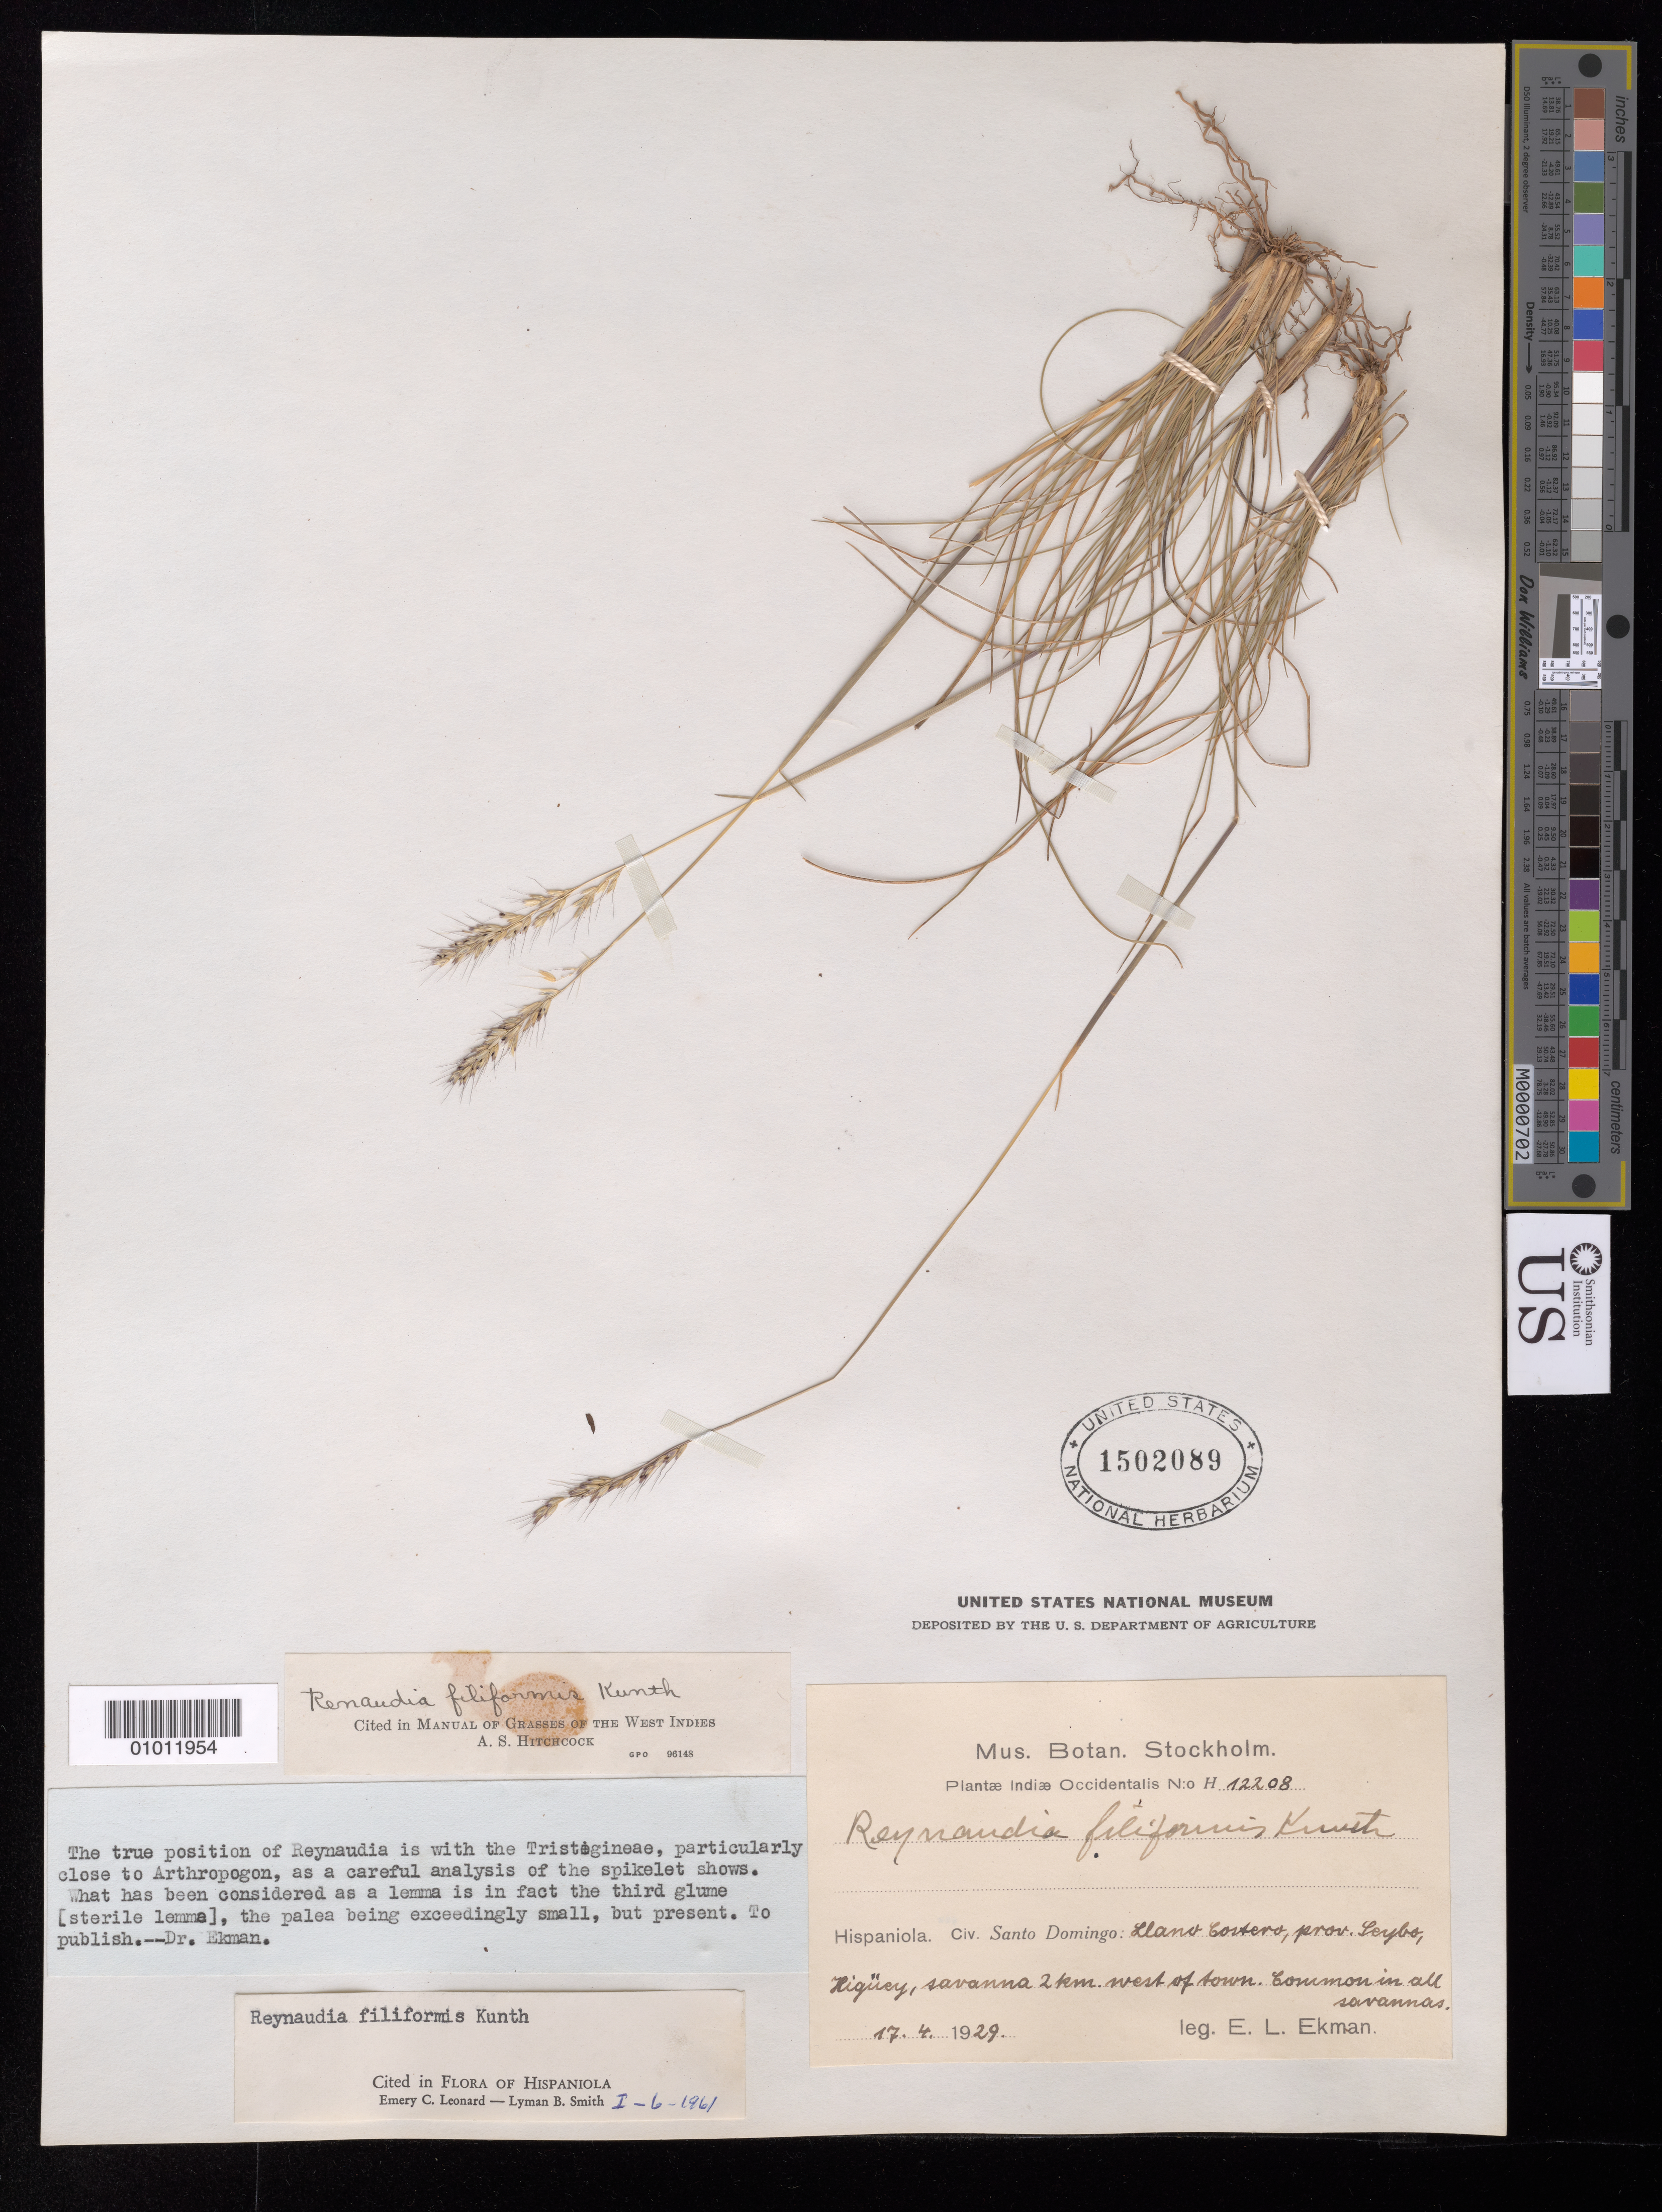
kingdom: Plantae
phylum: Tracheophyta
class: Liliopsida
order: Poales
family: Poaceae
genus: Reynaudia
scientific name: Reynaudia filiformis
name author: (Spreng. ex Schult.) Kunth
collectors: E. L. Ekman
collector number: H 12208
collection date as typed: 17 Apr 1929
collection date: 1929-04-17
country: Dominican Republic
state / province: Distrito Nacional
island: Hispaniola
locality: Llano costero, prov. Leybo, Rigue, savanna 2 km. W of town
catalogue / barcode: US 1502089